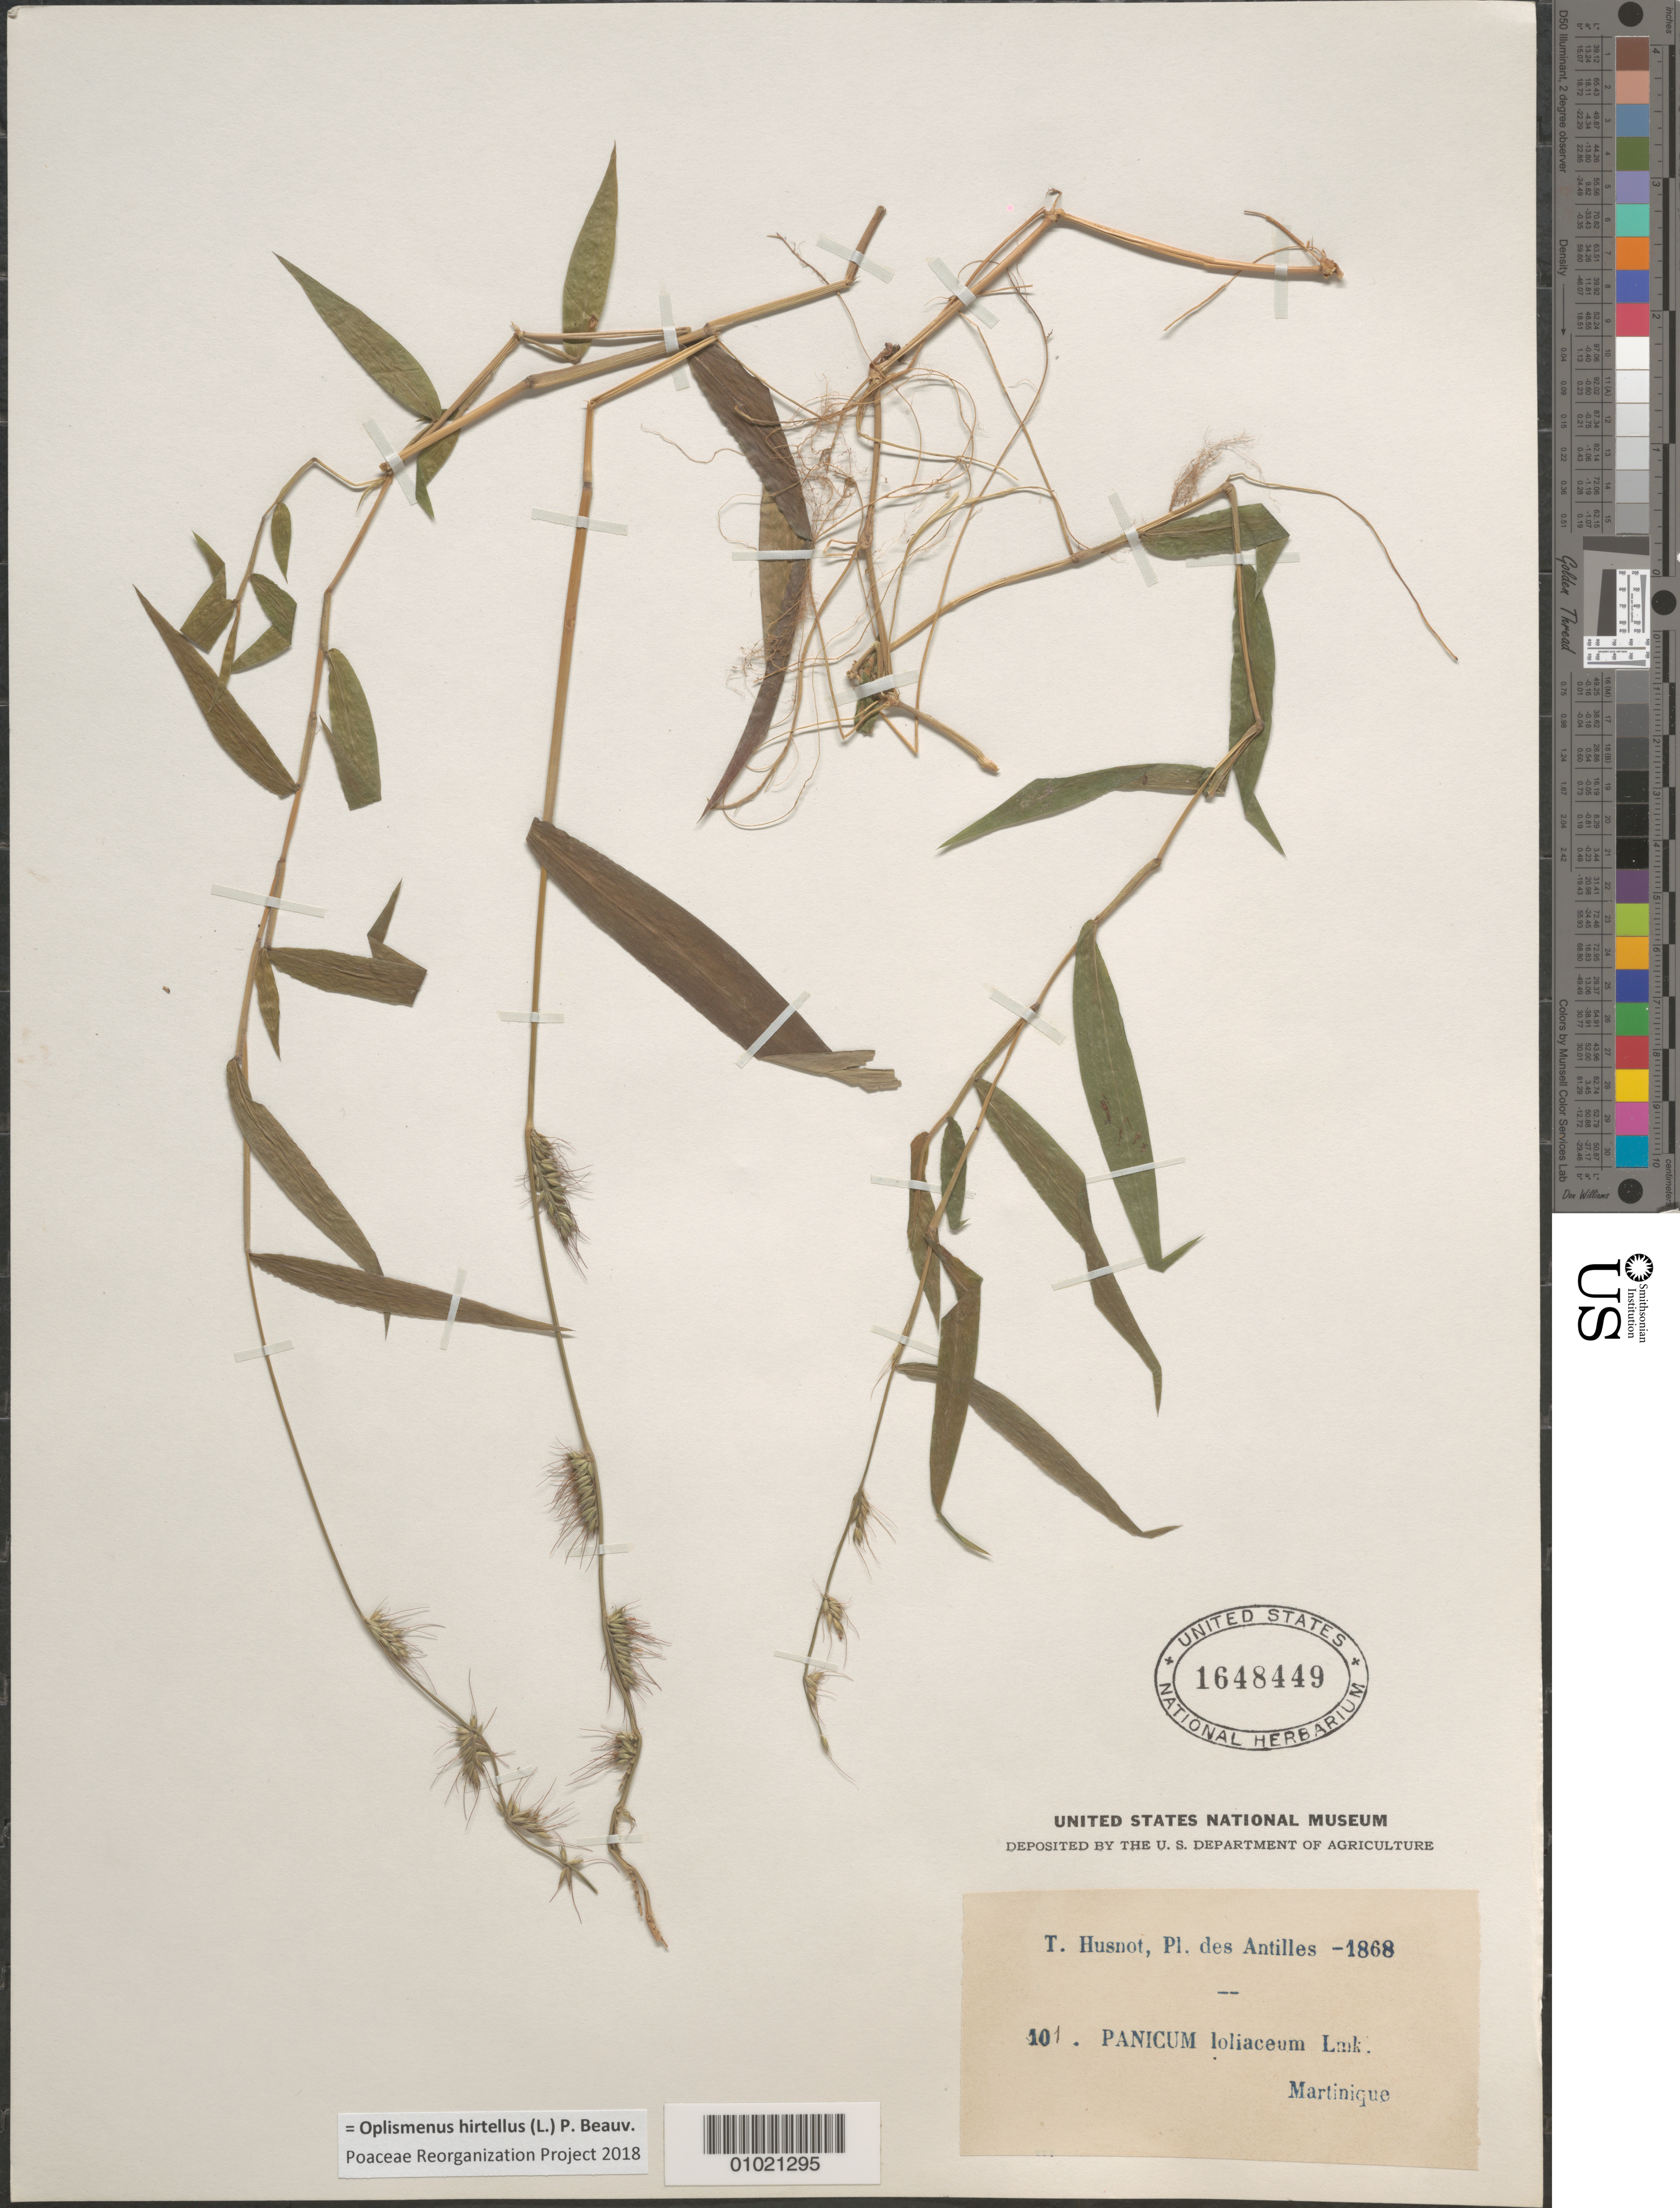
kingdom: Plantae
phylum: Tracheophyta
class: Liliopsida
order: Poales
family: Poaceae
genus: Oplismenus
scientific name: Oplismenus hirtellus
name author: (L.) P. Beauv.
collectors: P. T. Husnot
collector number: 101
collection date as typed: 1868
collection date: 1868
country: Martinique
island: Martinique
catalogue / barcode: US 1648449